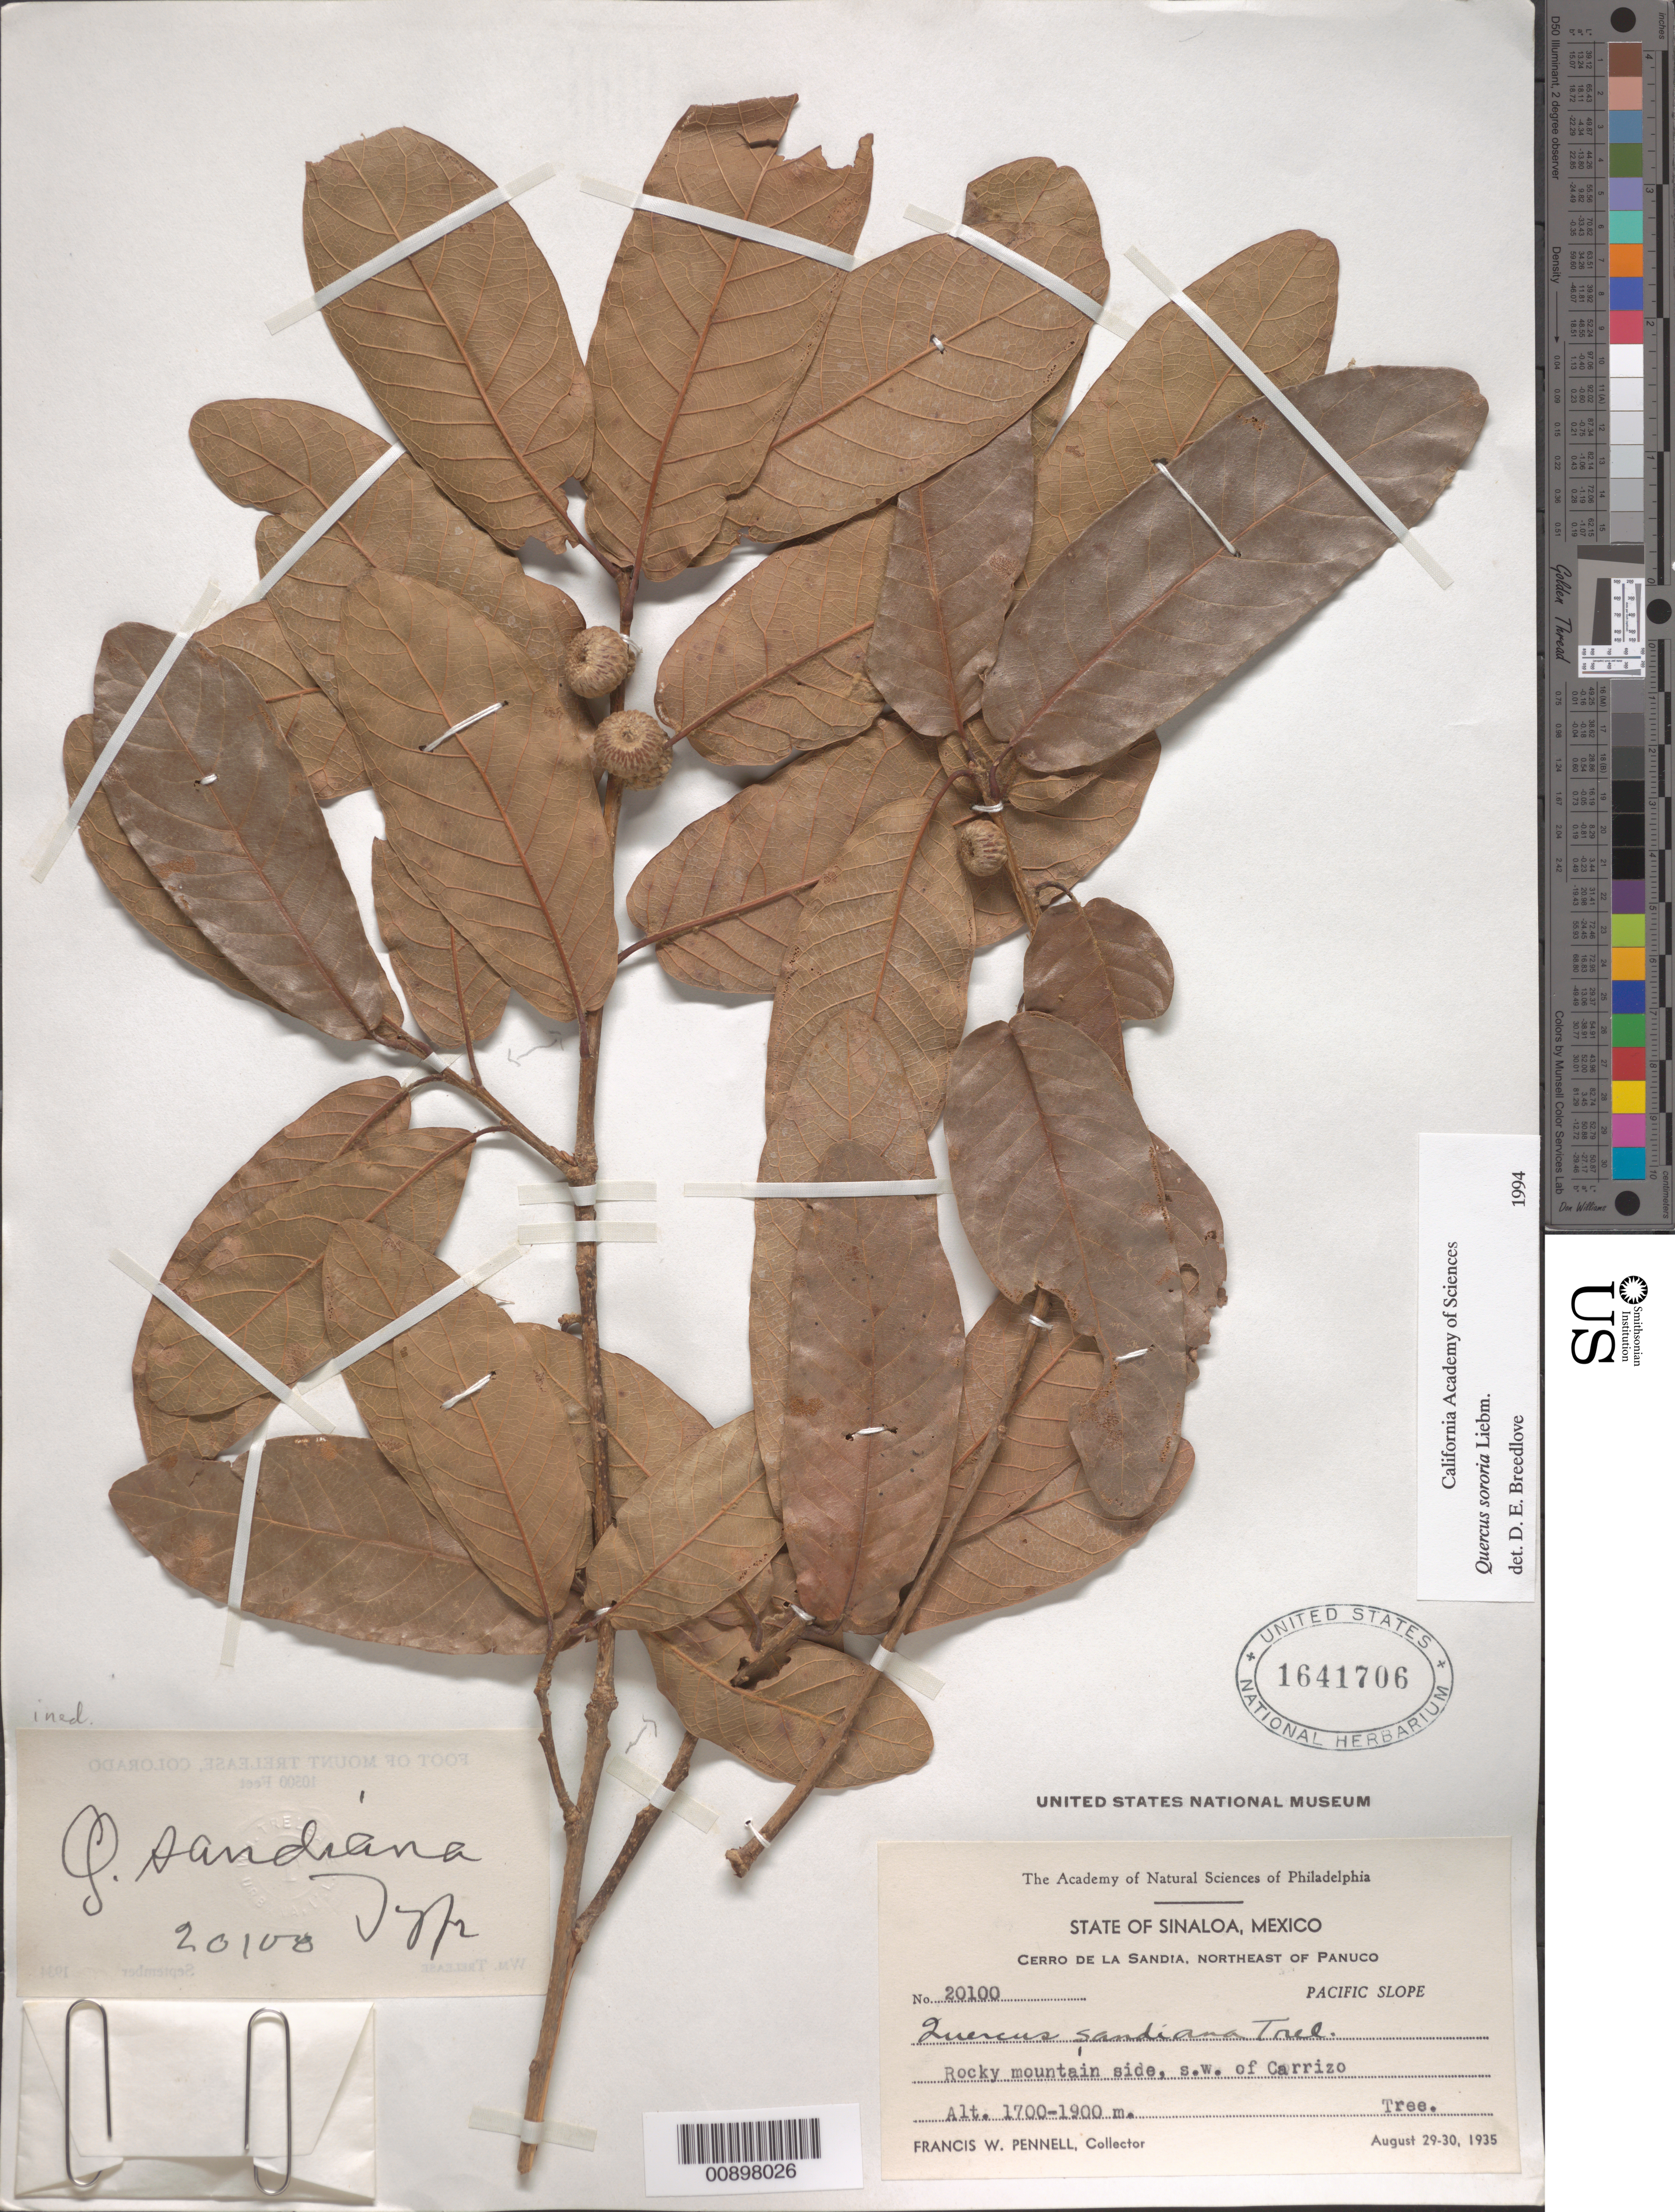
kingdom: Plantae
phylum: Tracheophyta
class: Magnoliopsida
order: Fagales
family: Fagaceae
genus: Quercus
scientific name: Quercus sororia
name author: Liebm.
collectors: F. W. Pennell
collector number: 20100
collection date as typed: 29 Aug 1935 to 30 Aug 1935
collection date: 1935-08-29/1935-08-30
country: Mexico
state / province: Sinaloa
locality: Cerro de la Sandia, northeast of Panuco (SW of Carrizo). Pacific Slope. State of Sinaloa.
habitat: Rocky mountain side.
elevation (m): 1900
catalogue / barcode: US 1641706